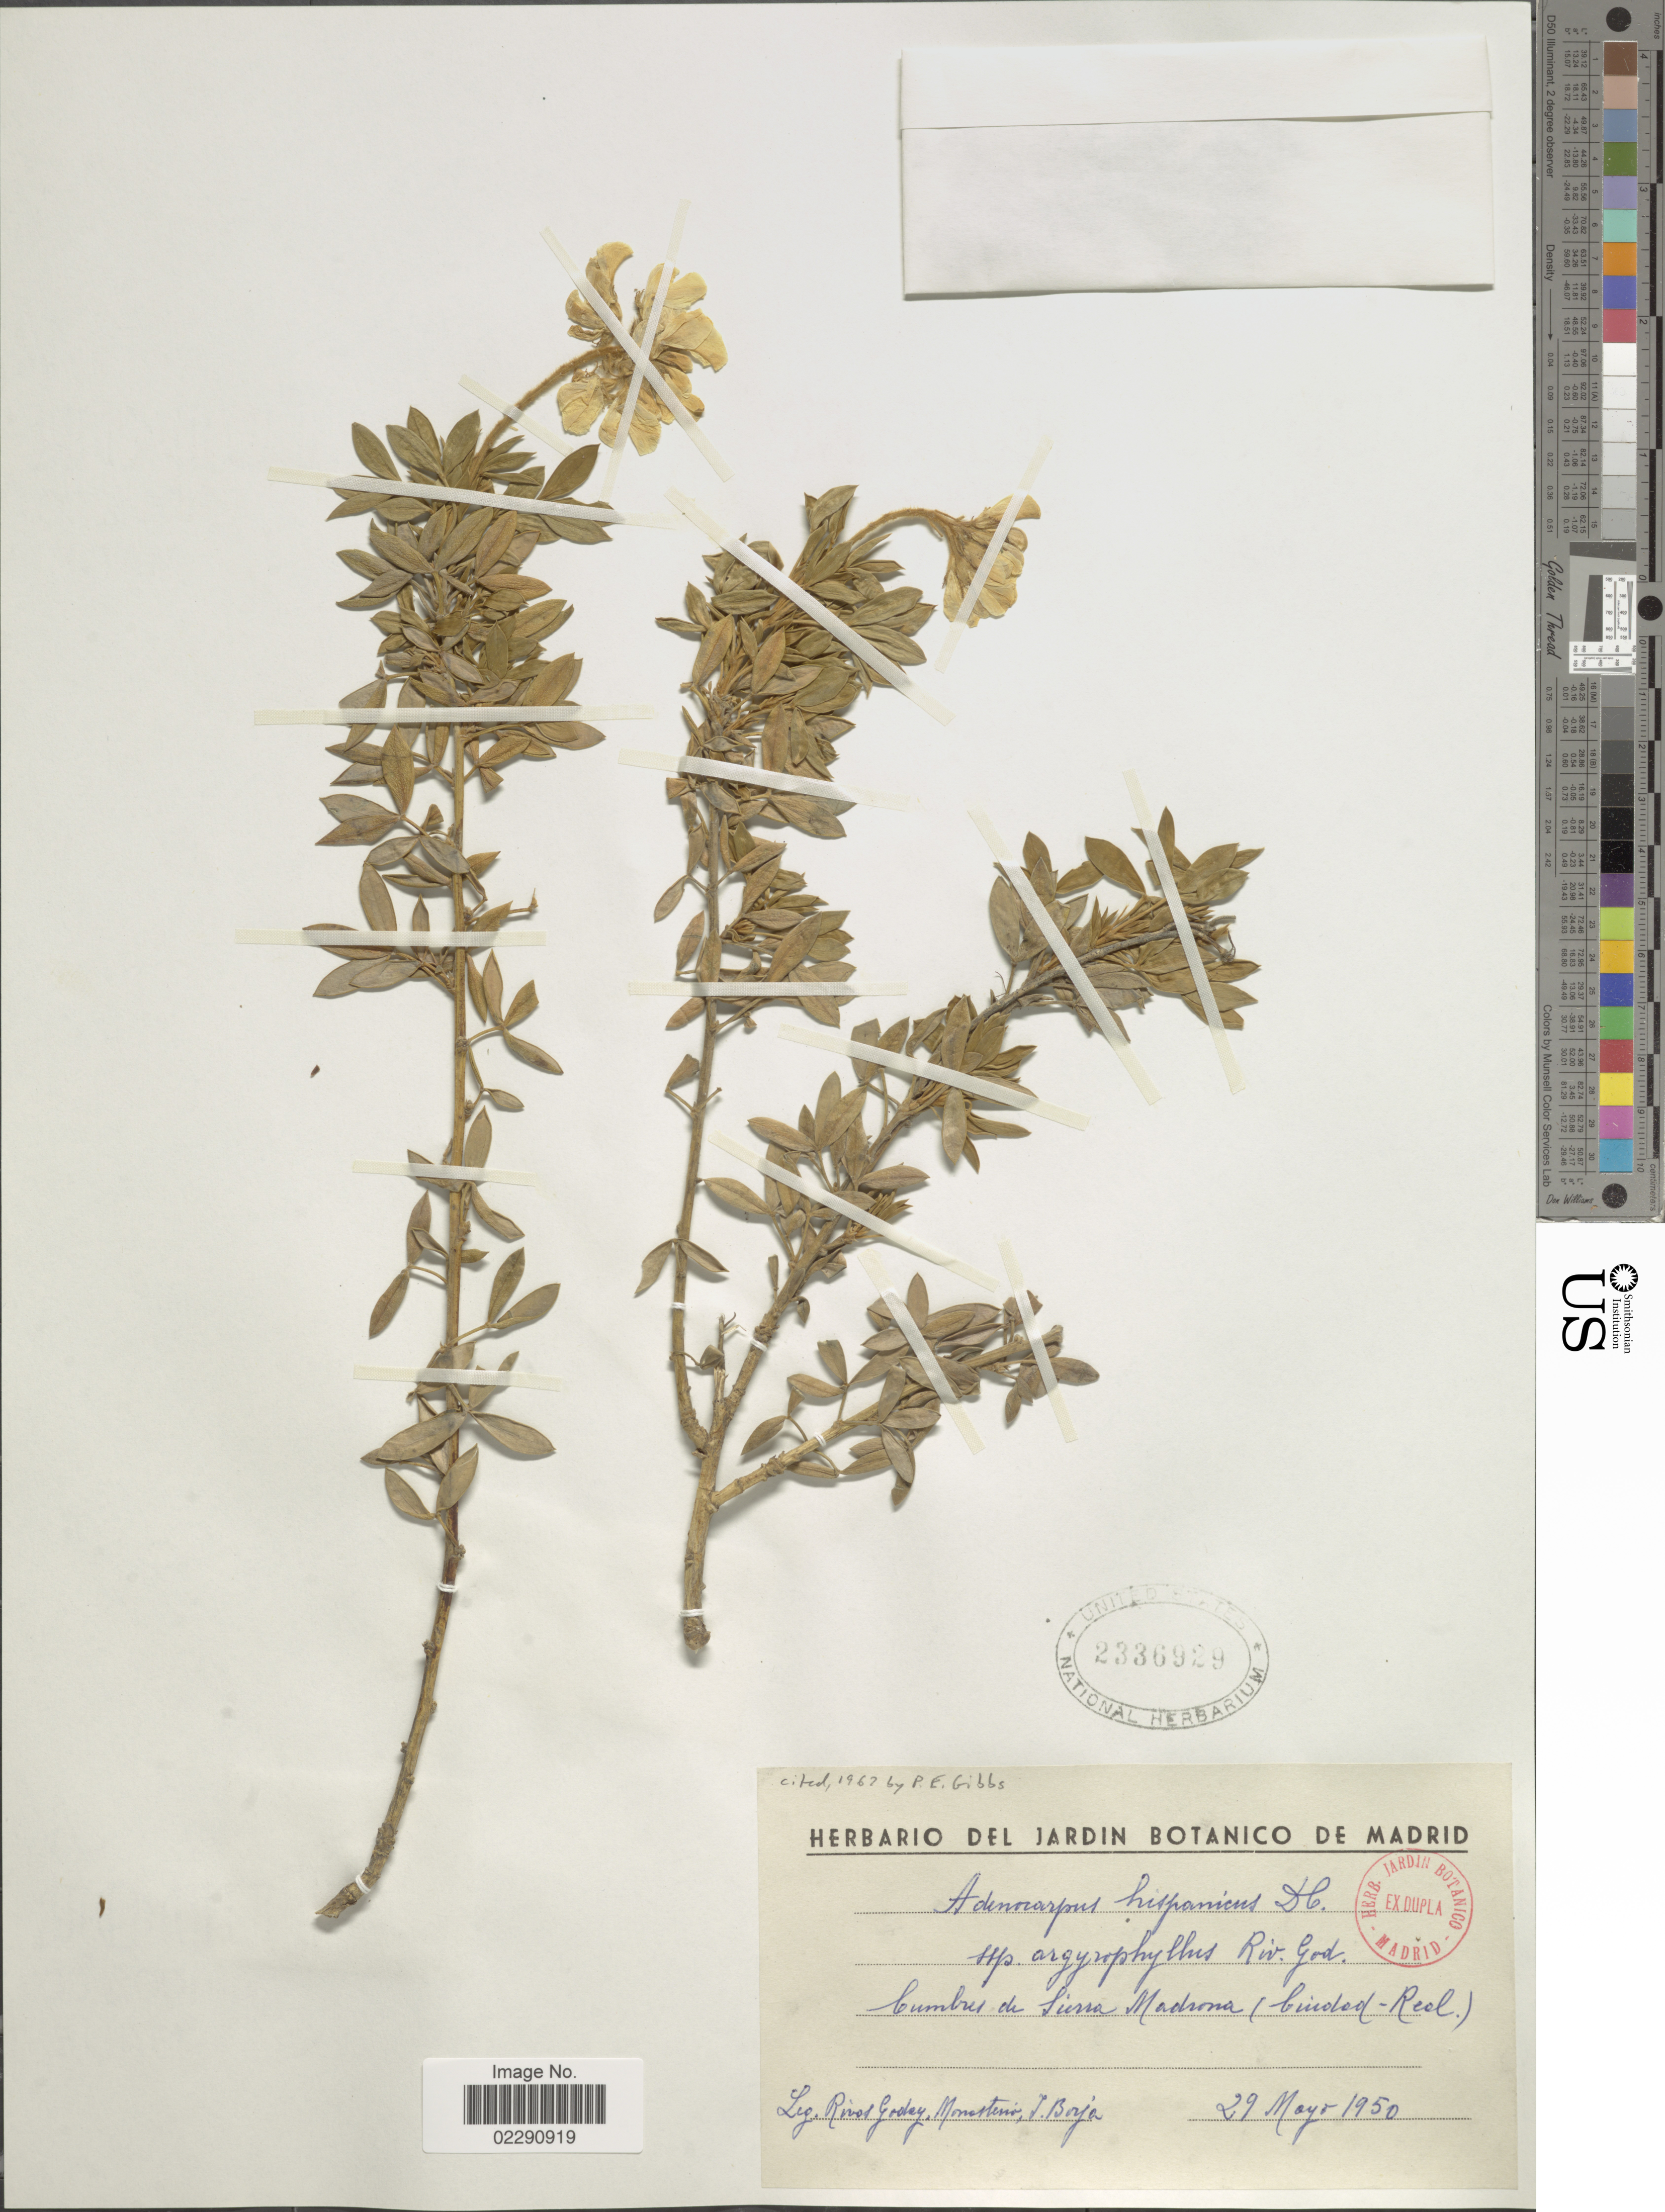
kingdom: Plantae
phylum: Tracheophyta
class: Magnoliopsida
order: Fabales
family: Fabaceae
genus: Adenocarpus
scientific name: Adenocarpus hispanicus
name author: (Lam.) DC.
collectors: R. Goday, Monasterio & J. Borja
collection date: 1950-05-29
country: Spain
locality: Cumbres de Sierra Madrona (Ciudad-Real)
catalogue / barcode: US 2336929